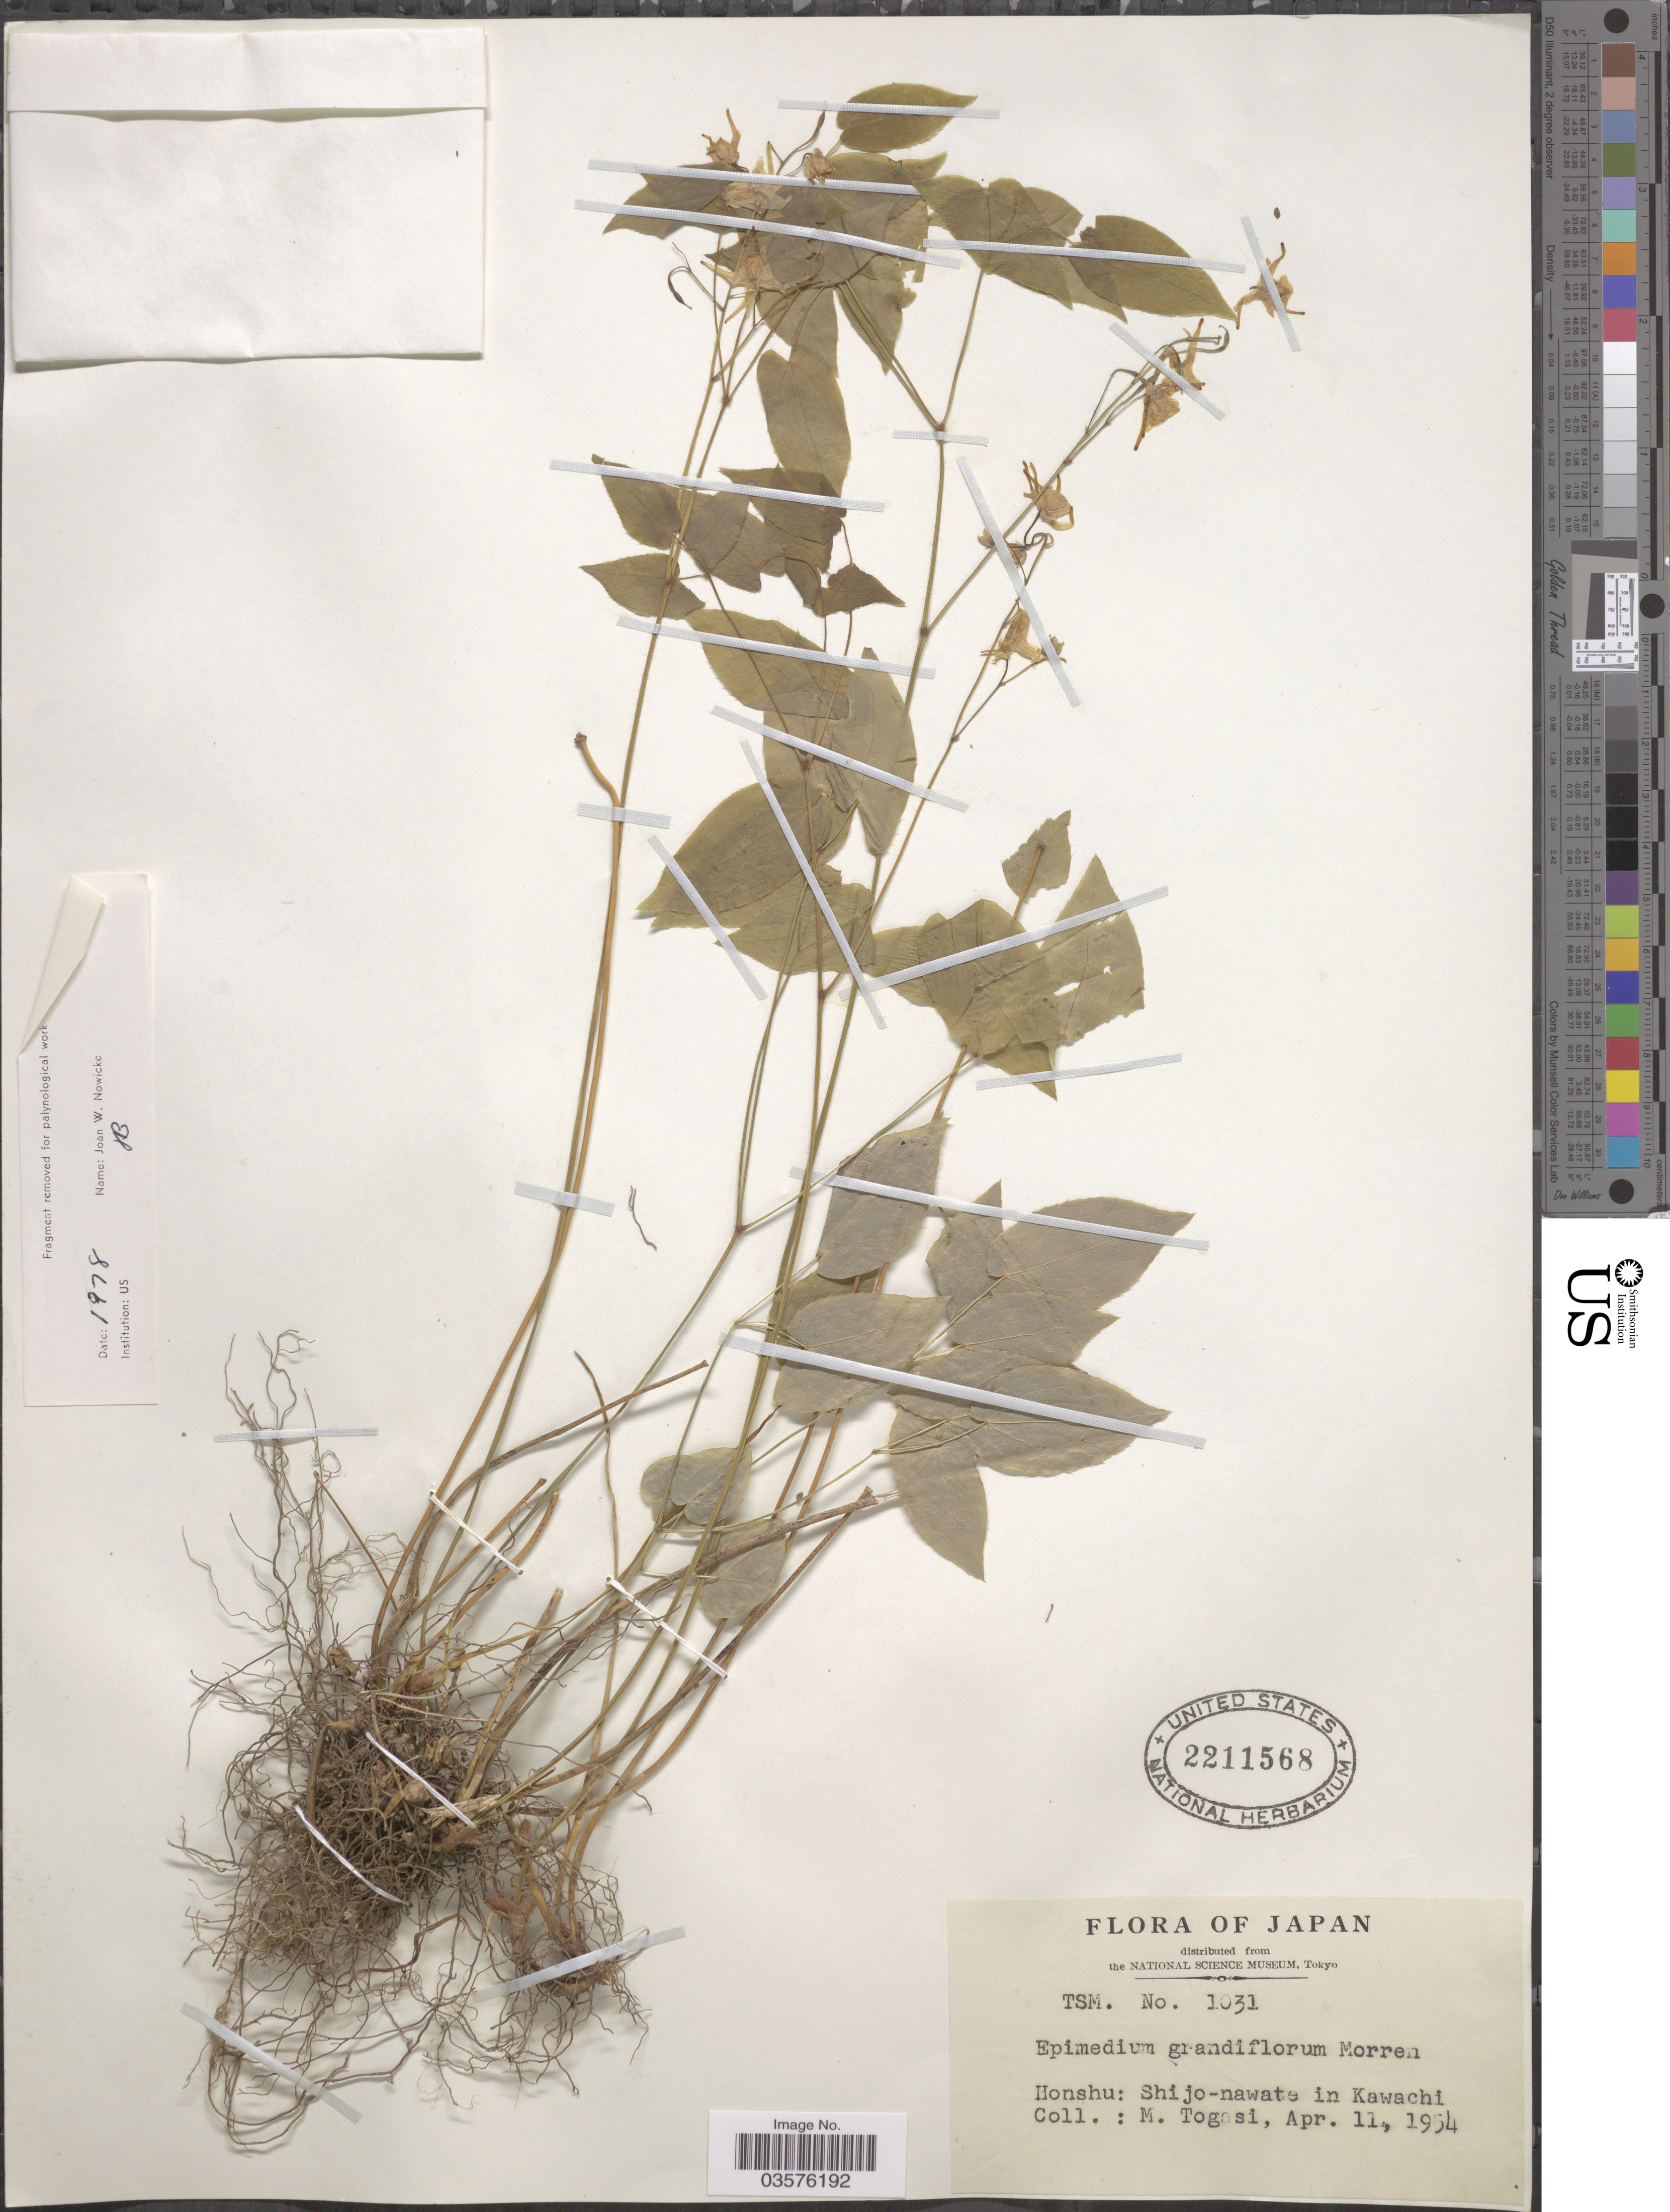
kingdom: Plantae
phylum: Tracheophyta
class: Magnoliopsida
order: Ranunculales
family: Berberidaceae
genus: Epimedium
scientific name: Epimedium grandiflorum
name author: C. Morren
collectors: M. Togasi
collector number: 1031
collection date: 1954-04-11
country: Japan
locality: Honshu: Shijo-nawate in Kawachi.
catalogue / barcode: US 2211568